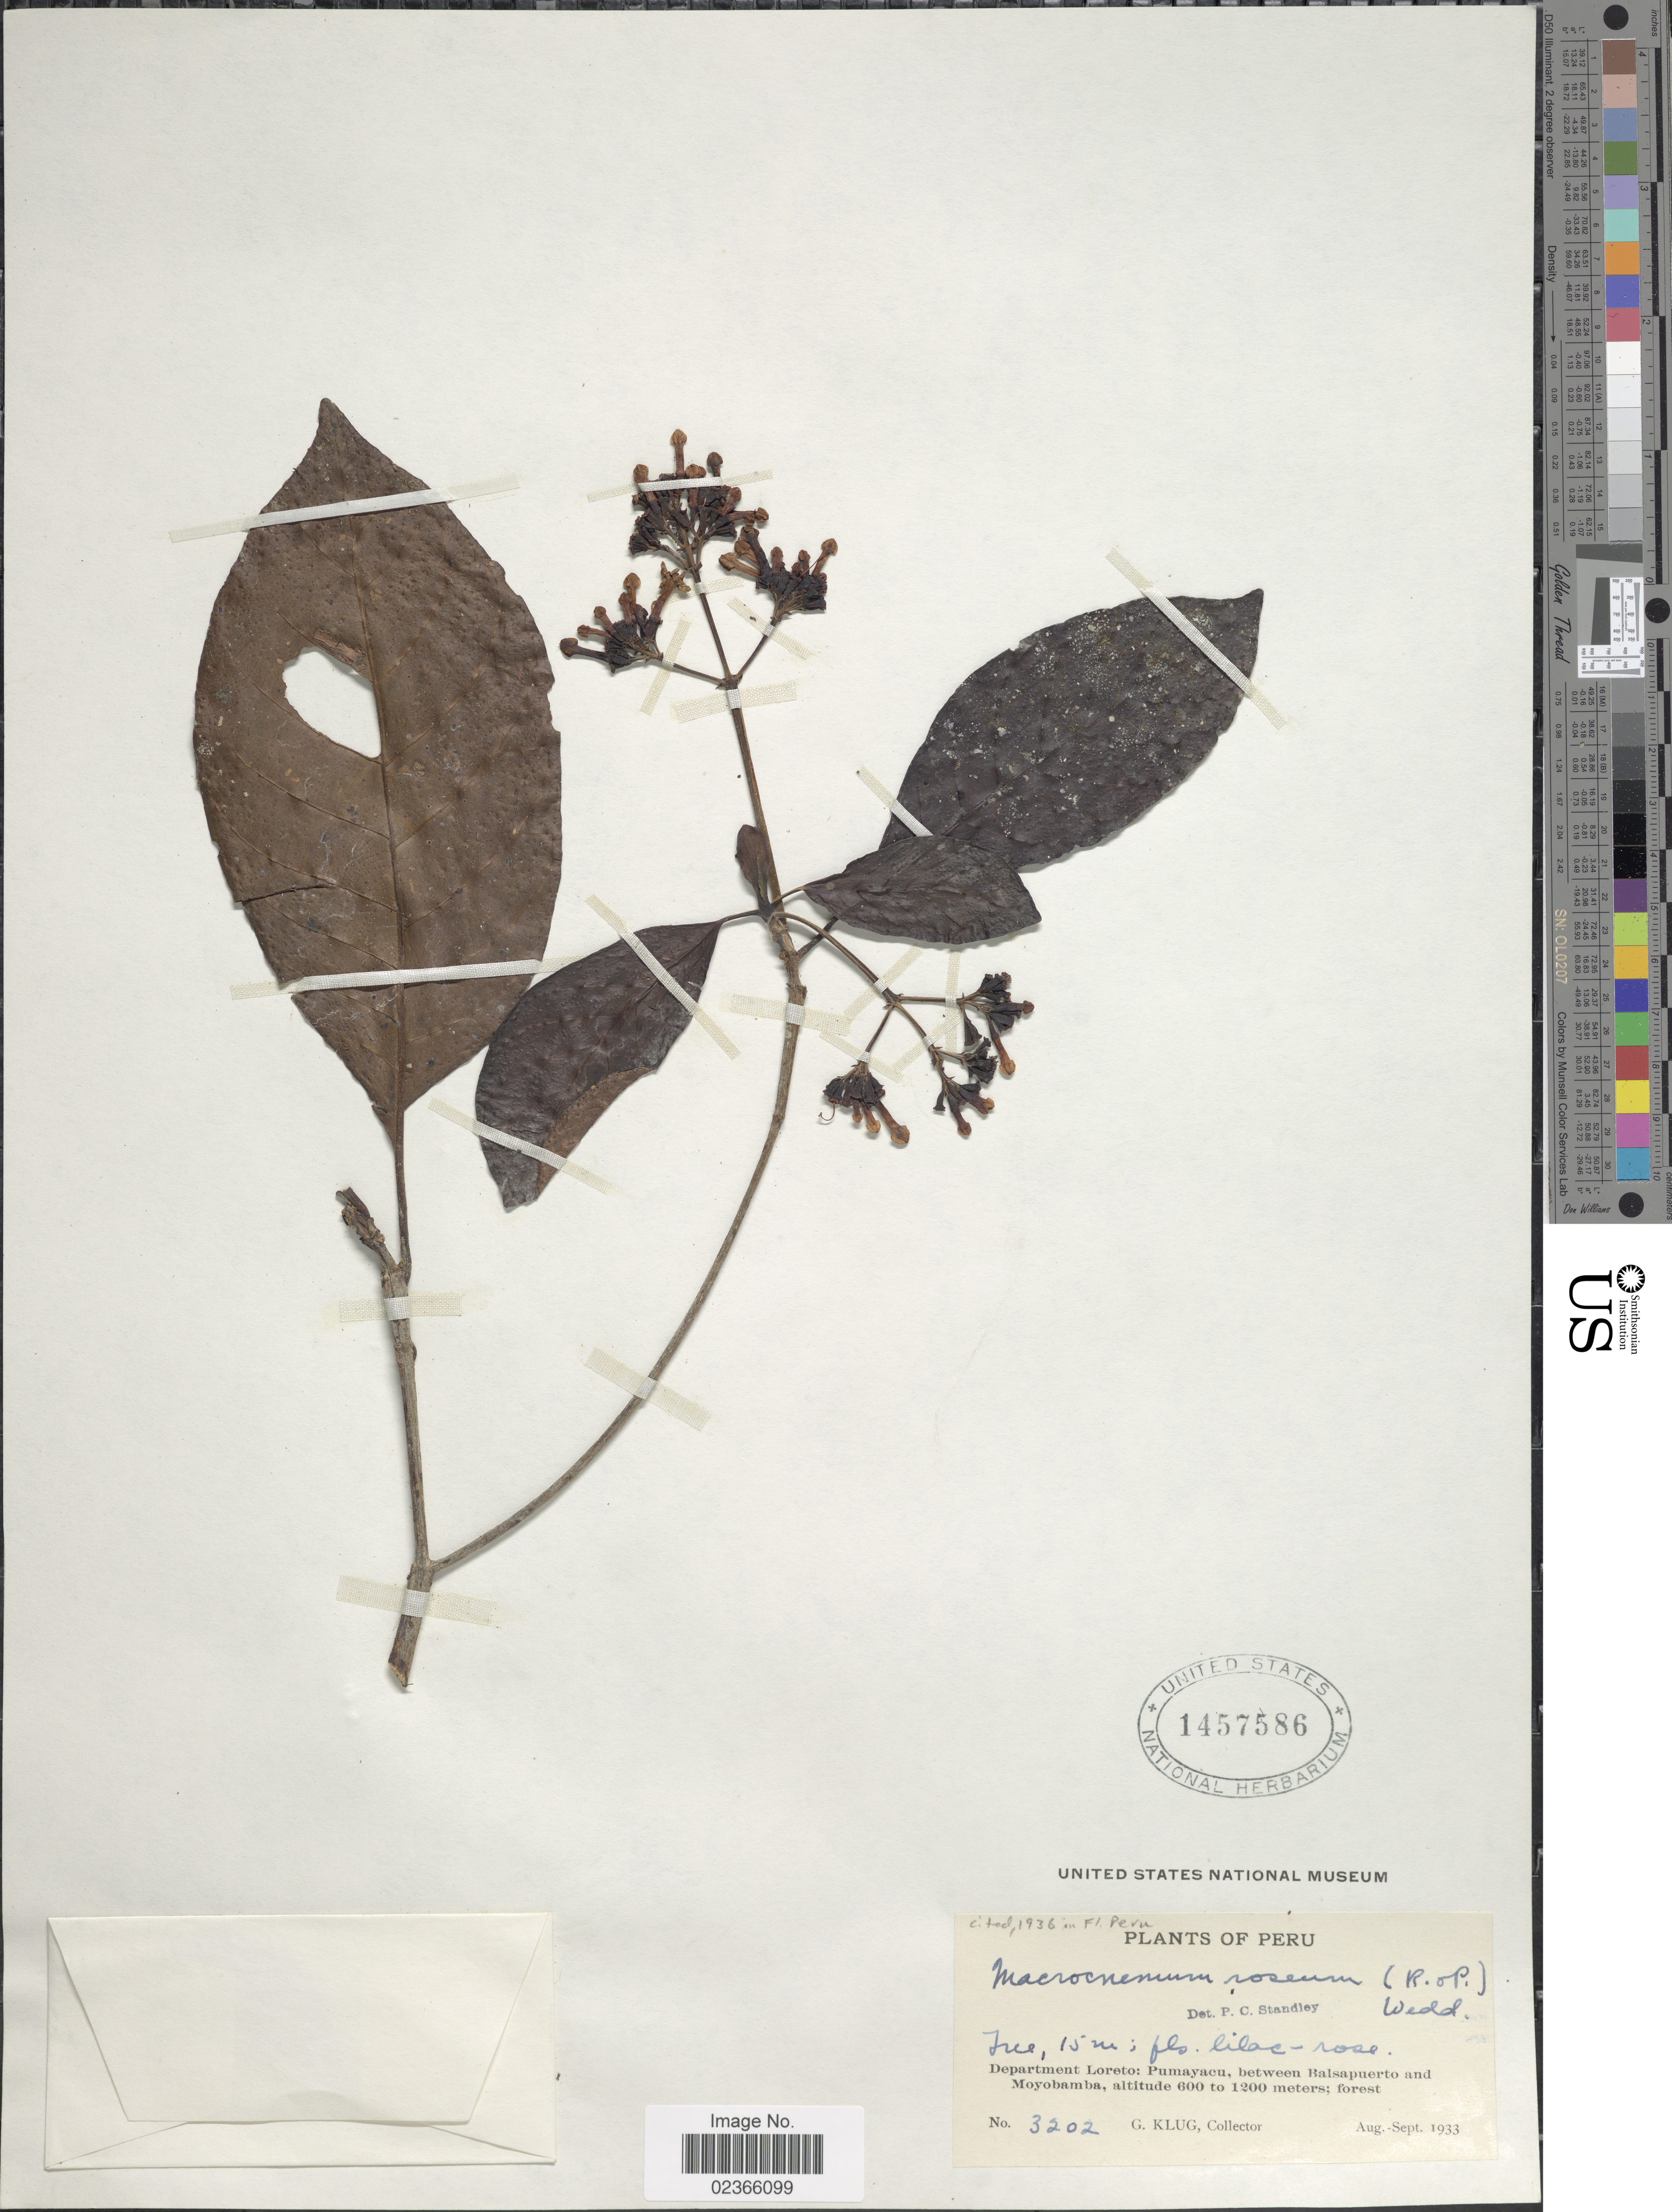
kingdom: Plantae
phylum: Tracheophyta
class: Magnoliopsida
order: Gentianales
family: Rubiaceae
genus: Macrocnemum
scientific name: Macrocnemum roseum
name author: (Ruiz & Pav.) Wedd.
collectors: G. Klug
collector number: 3202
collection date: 1933-08/1933-09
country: Peru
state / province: Loreto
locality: Department of Loreto. Pumayacu, between Balsapuerto and Moyobamba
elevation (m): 600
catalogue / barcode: US 1457586